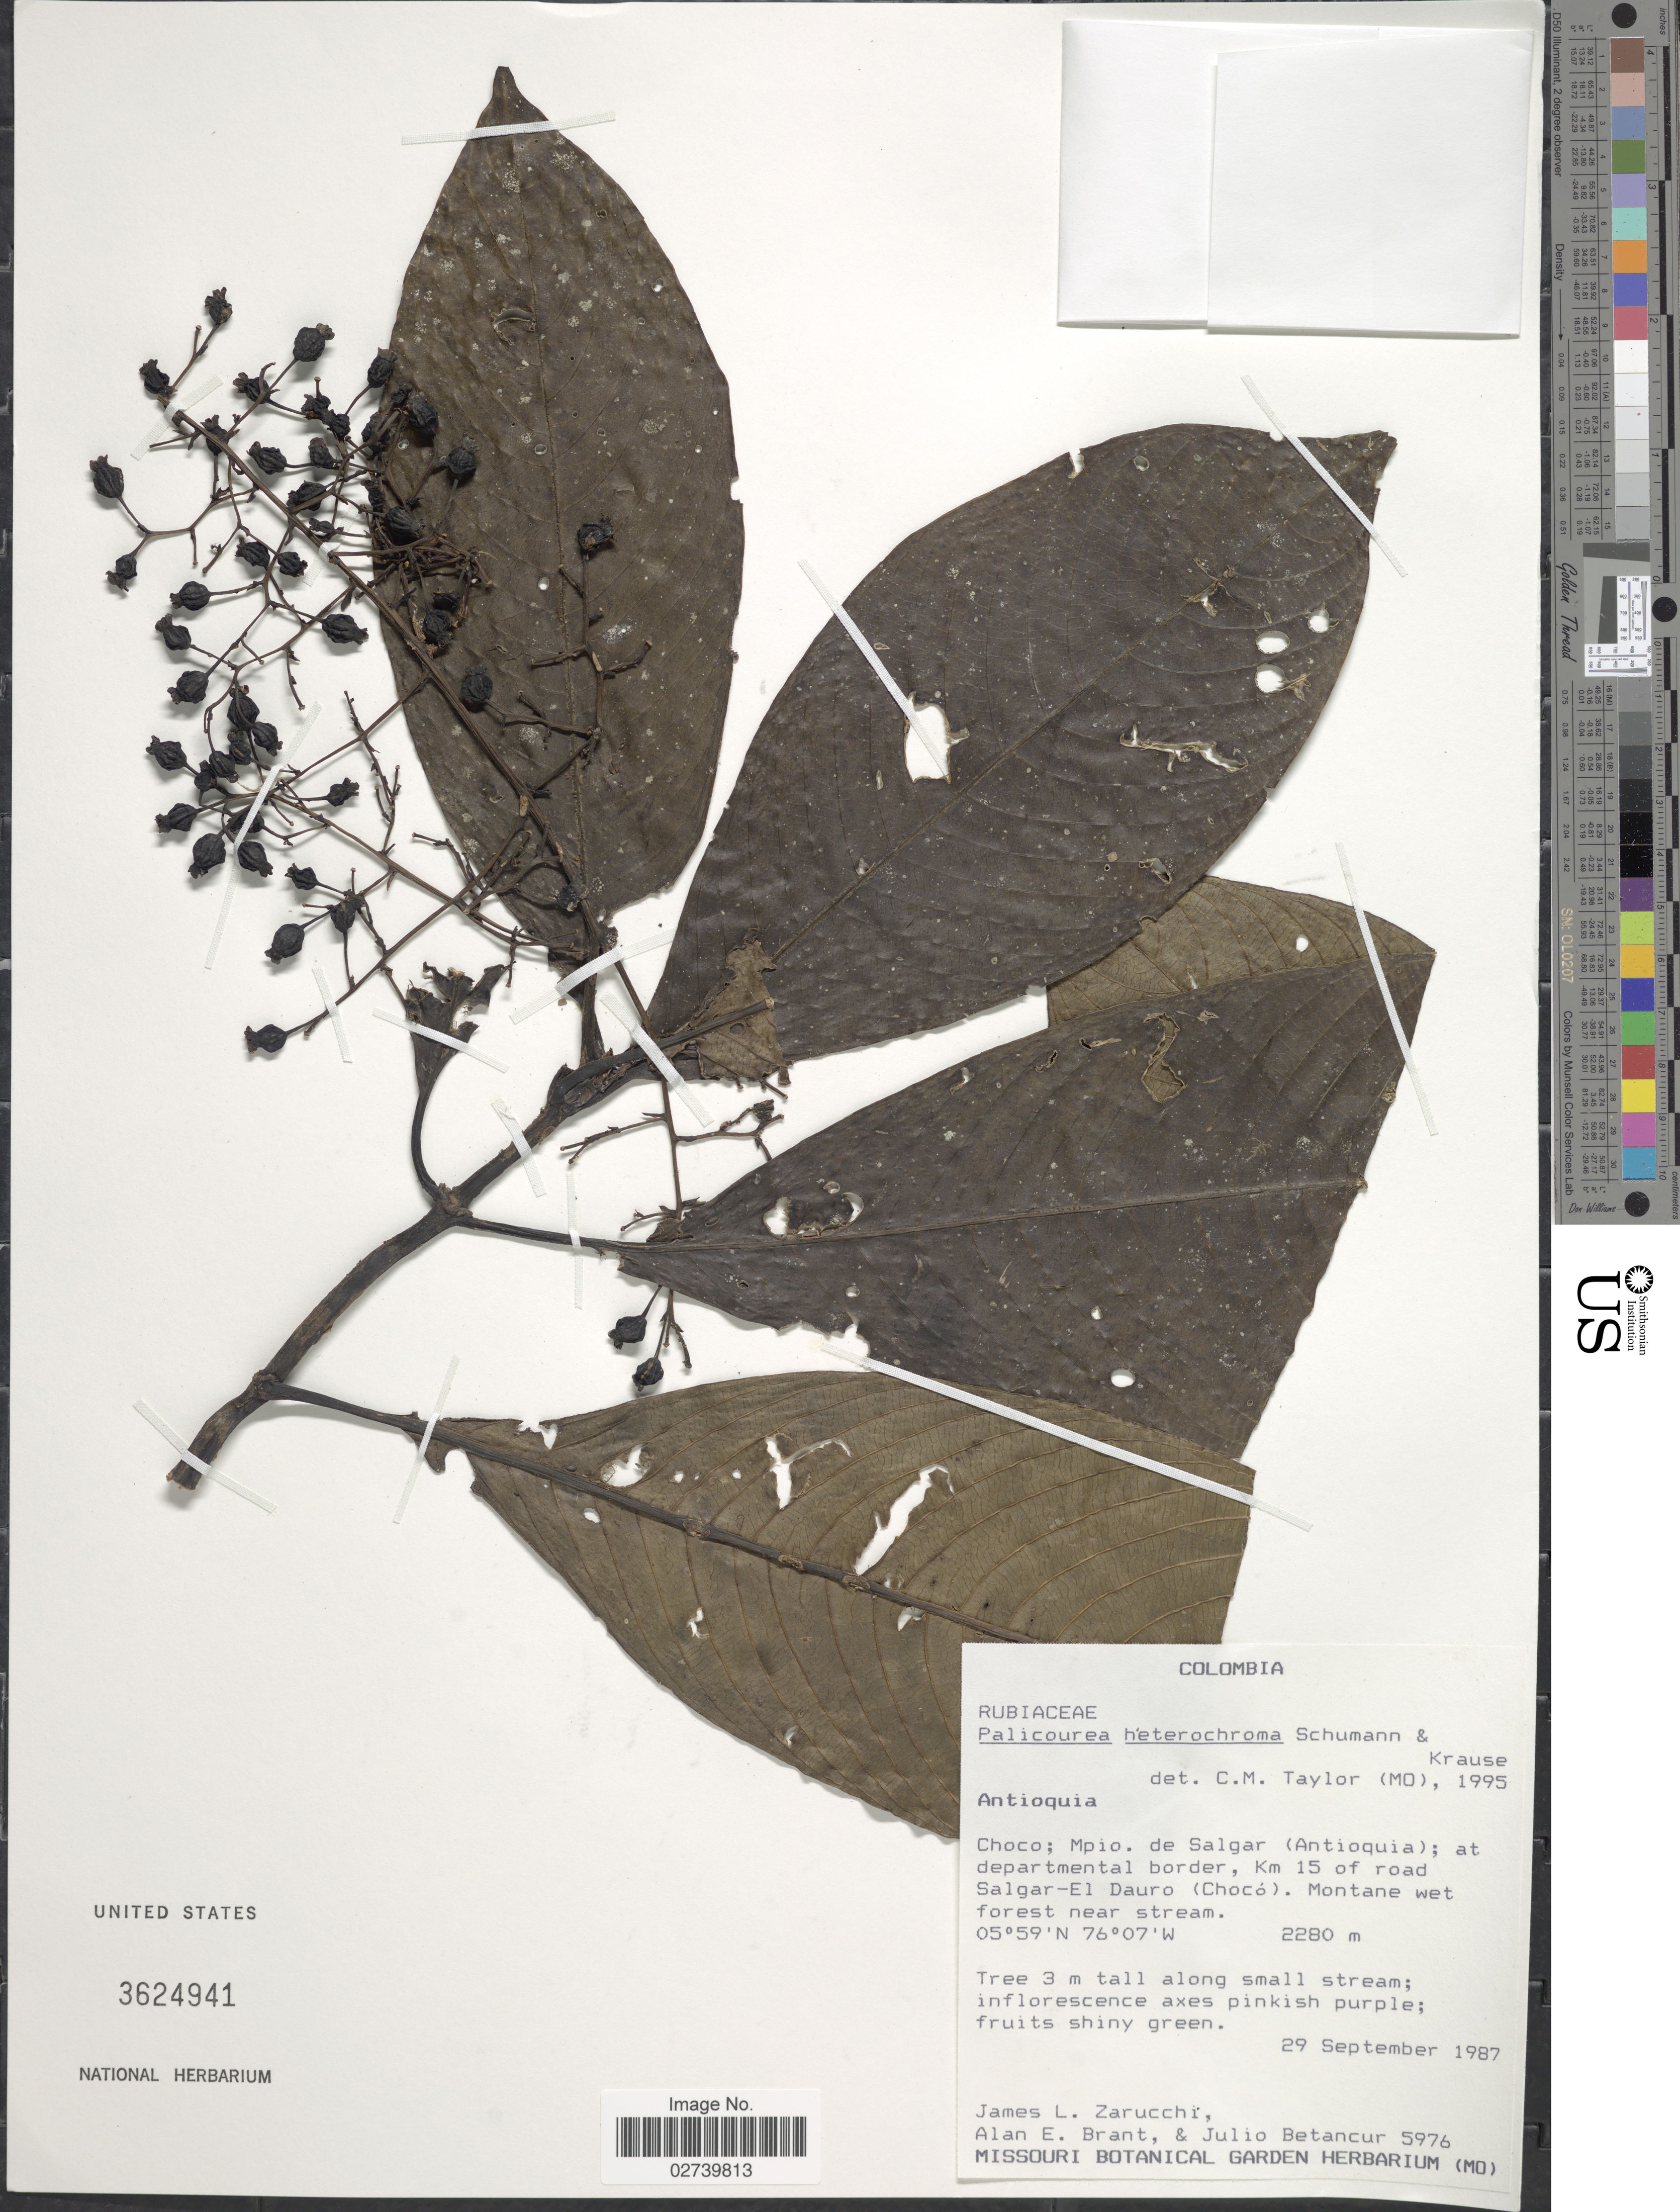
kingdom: Plantae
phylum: Tracheophyta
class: Magnoliopsida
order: Gentianales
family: Rubiaceae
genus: Palicourea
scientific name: Palicourea heterochroma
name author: K. Schum. & K. Krause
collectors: J. L. Zarucchi, A. Brant & J. Betancur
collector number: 5976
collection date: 1987-09-29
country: Colombia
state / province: Chocó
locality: Mpio. de Salgar (Antioquia); at departmental border, Km 15 of road Salgar-El Dauro (Chocó)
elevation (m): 2280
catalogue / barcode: US 3624941